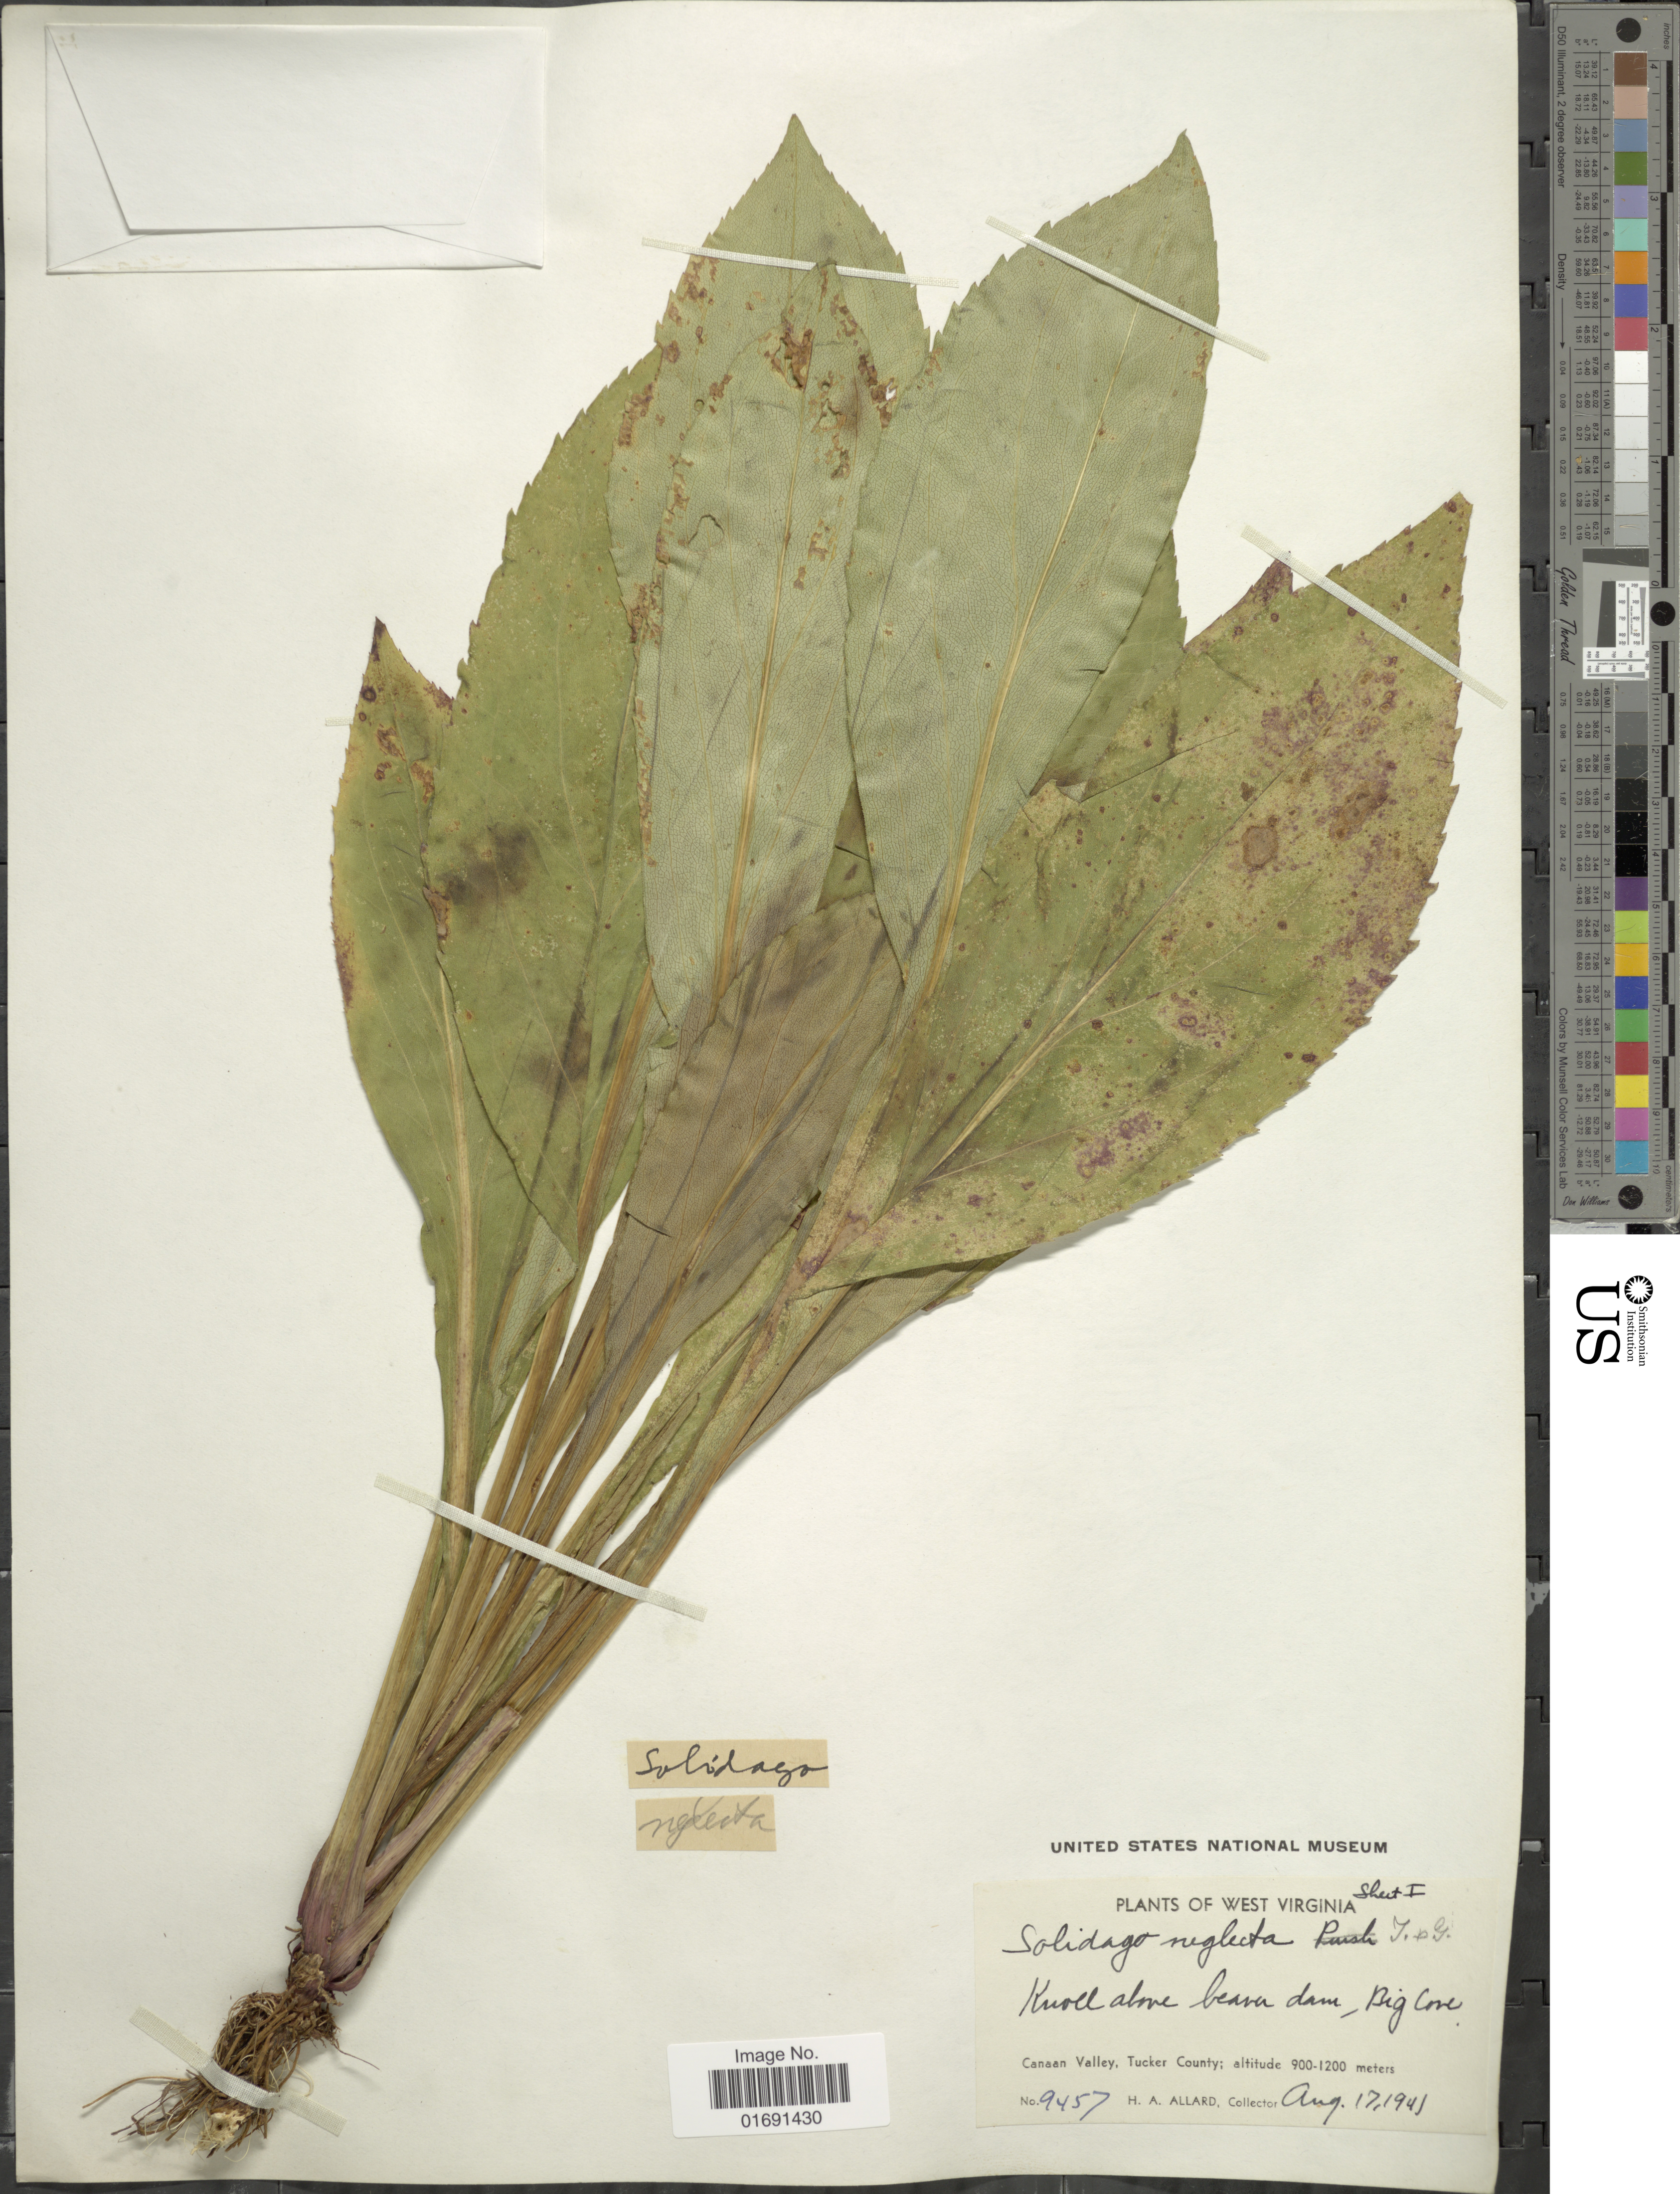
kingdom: Plantae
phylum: Tracheophyta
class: Magnoliopsida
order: Asterales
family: Asteraceae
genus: Solidago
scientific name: Solidago uniligulata var. neglecta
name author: Fernald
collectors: H. A. Allard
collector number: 9457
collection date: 1941-08-17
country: United States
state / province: West Virginia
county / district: Tucker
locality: Knoll above beaver dam, Big Cove, Canaan Valley, Tucker County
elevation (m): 900